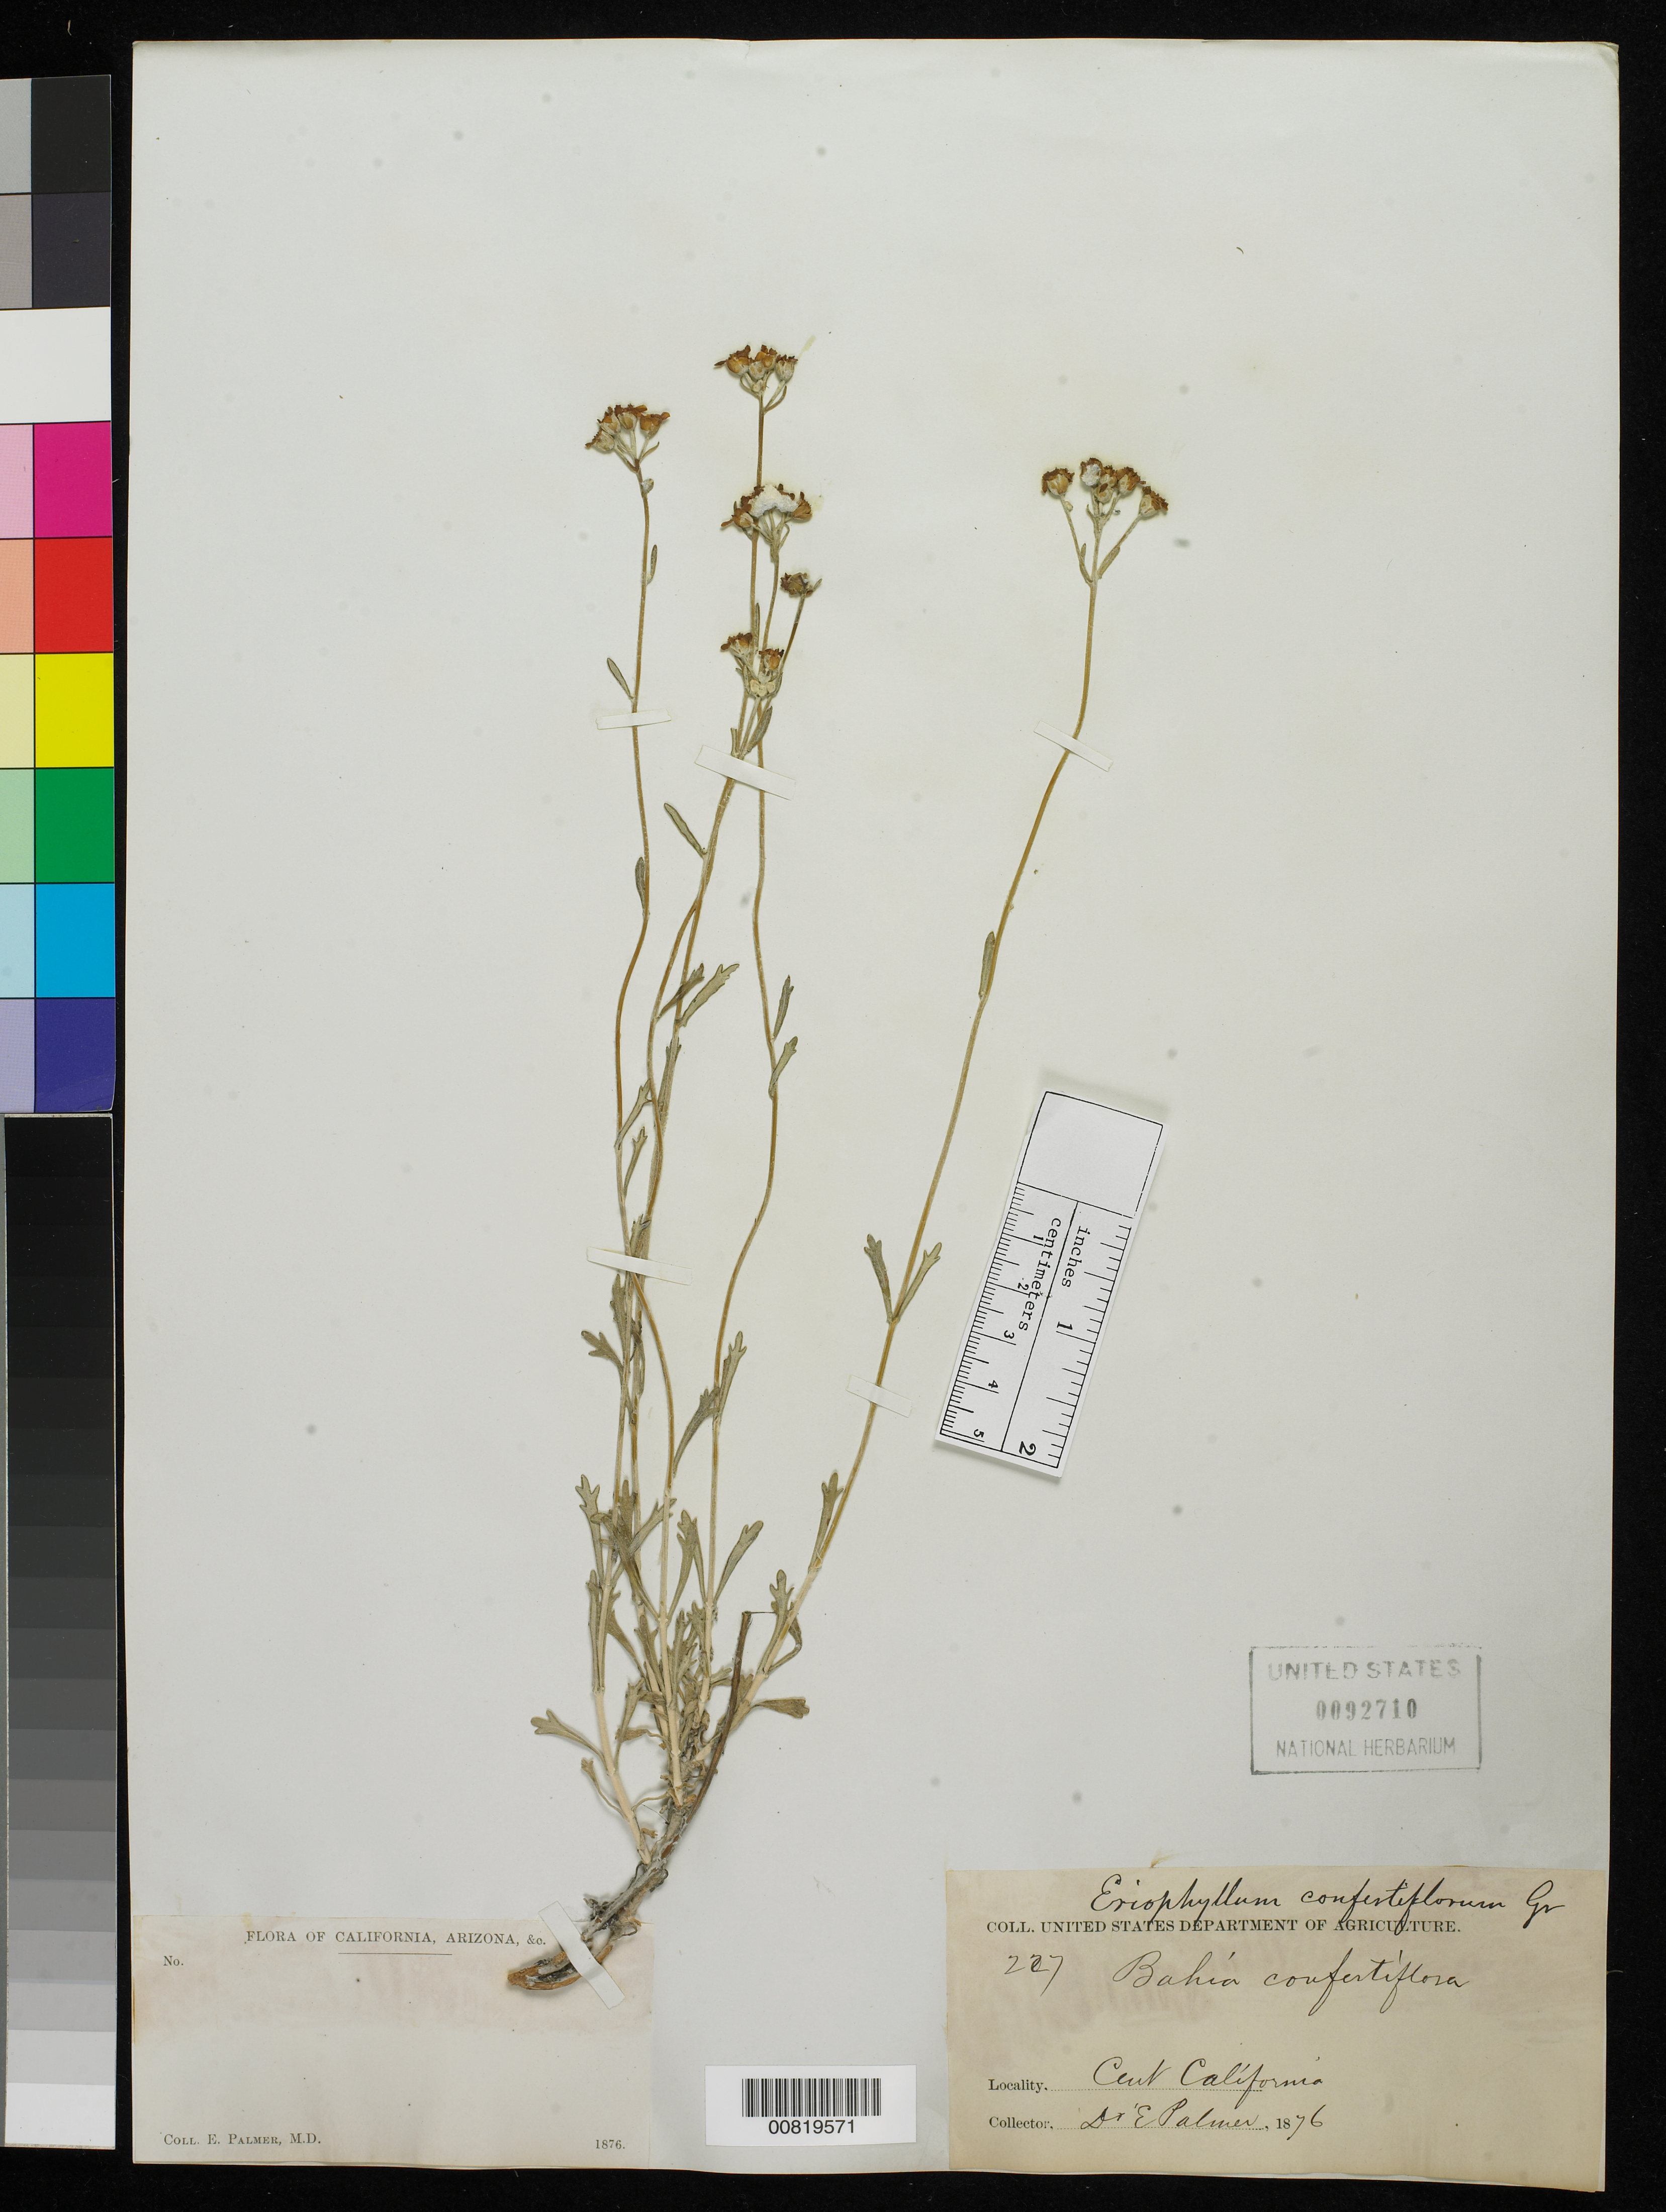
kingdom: Plantae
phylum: Tracheophyta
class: Magnoliopsida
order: Asterales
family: Asteraceae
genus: Eriophyllum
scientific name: Eriophyllum confertiflorum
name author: (DC.) A. Gray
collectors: E. Palmer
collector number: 227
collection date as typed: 1876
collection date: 1876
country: United States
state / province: California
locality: Central California.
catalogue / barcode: US 92710